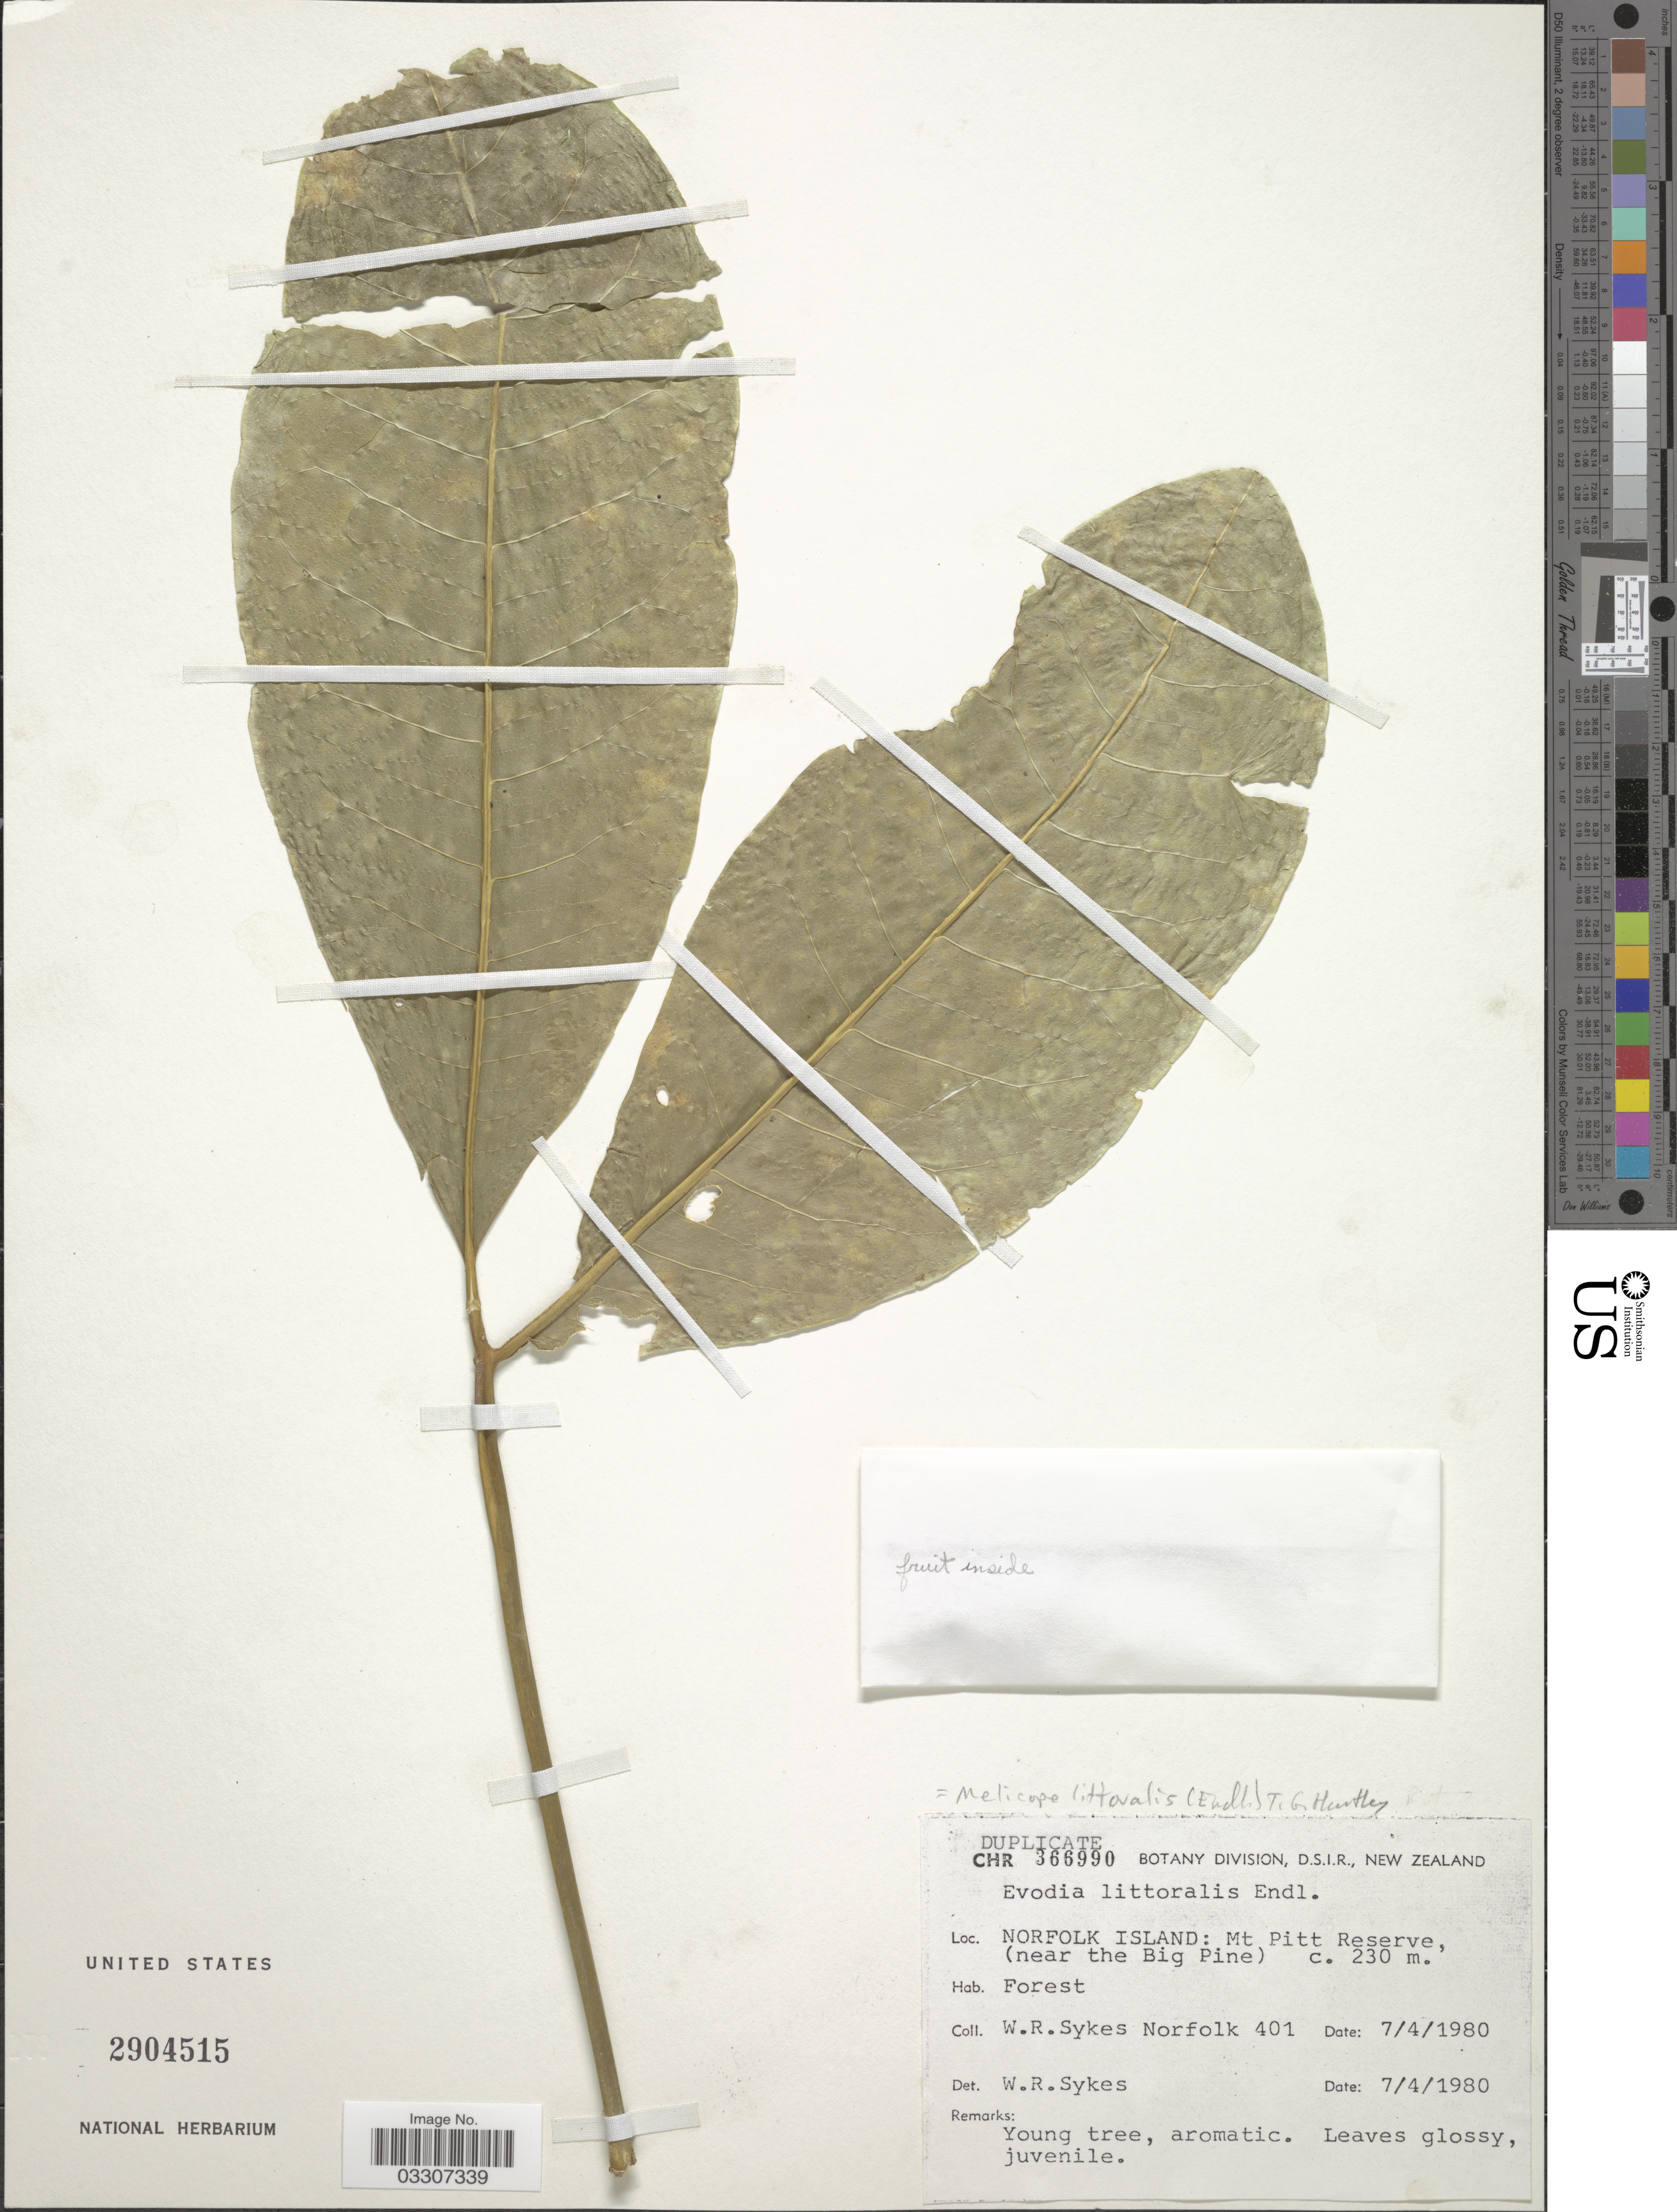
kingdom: Plantae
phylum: Tracheophyta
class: Magnoliopsida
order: Sapindales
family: Rutaceae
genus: Melicope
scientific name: Melicope littoralis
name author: (Endl.) T.G. Hartley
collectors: W. R. Sykes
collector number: Norfolk 401?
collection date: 1980-04-07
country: Australia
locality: Norfolk Island: Mt Pitt Reserve, (near the Big Pine).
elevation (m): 230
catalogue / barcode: US 2904515